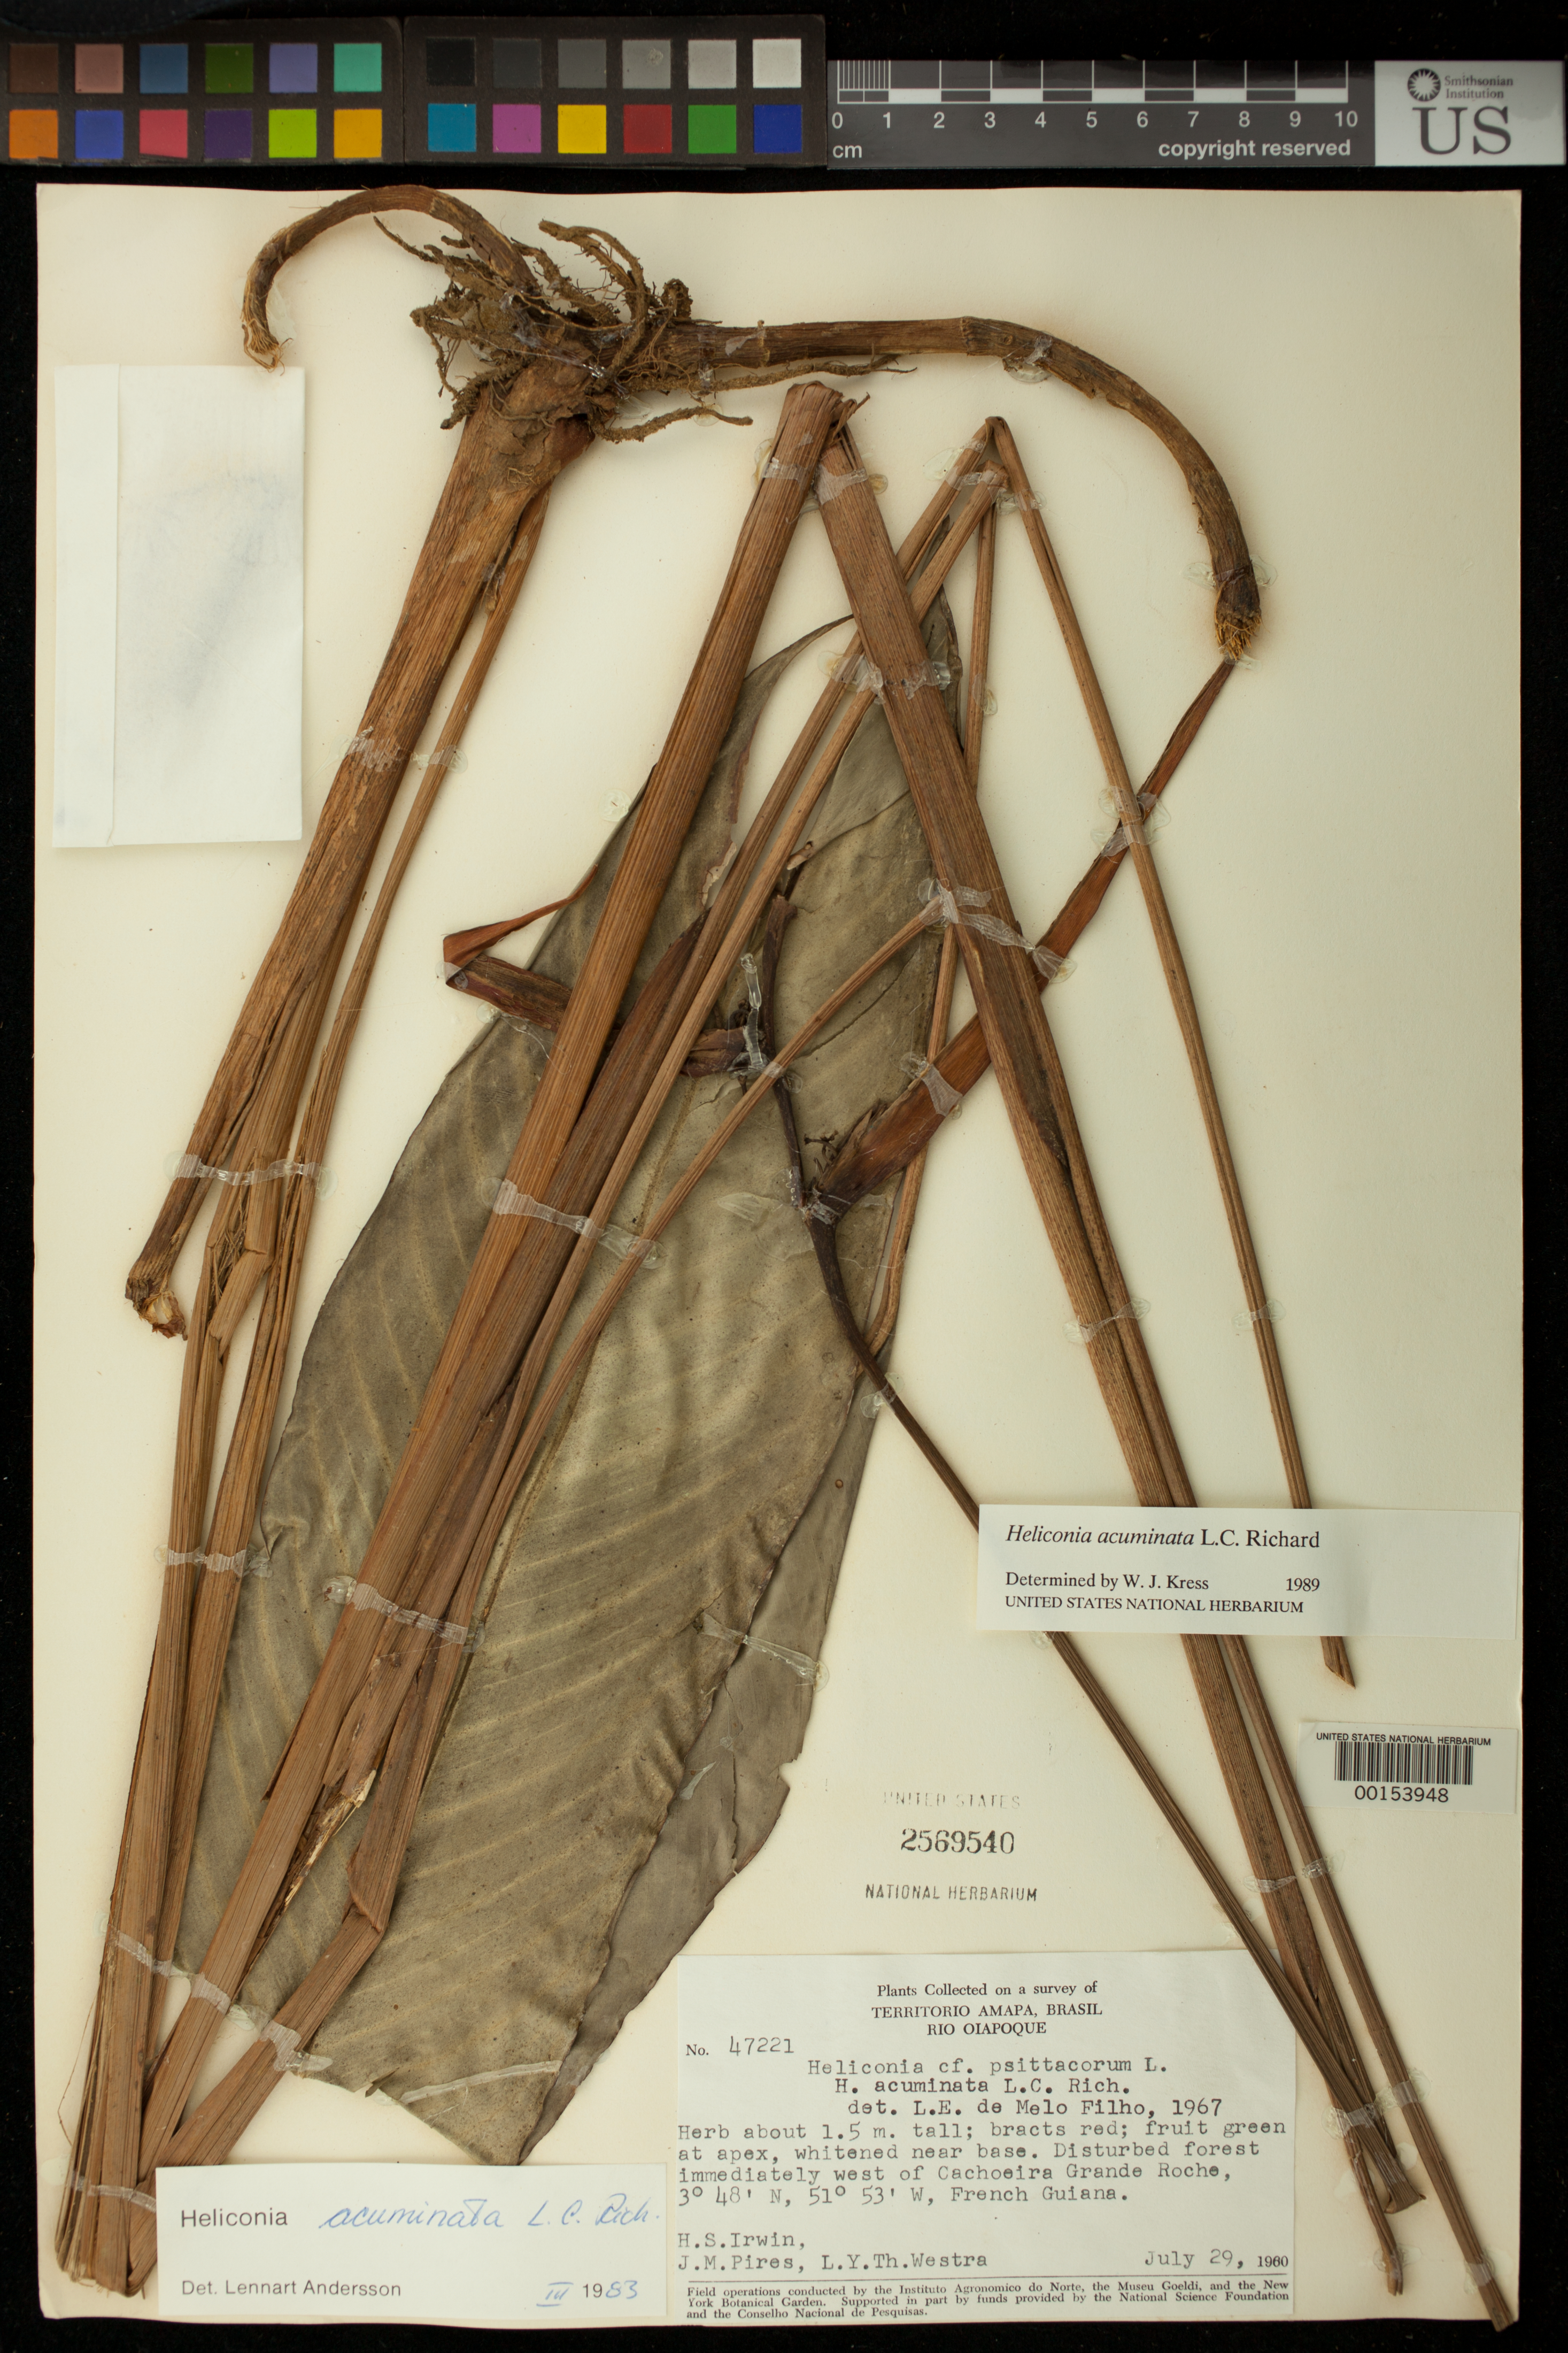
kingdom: Plantae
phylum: Tracheophyta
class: Liliopsida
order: Zingiberales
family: Heliconiaceae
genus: Heliconia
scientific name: Heliconia acuminata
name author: A. Rich.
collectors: H. Irwin, J. M. Pires & L. Y. T. Westra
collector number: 47221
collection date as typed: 29 Jul 1960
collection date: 1960-07-29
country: French Guiana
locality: Disturbed forest immediately west of cachoeira grande roche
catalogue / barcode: US 2569540